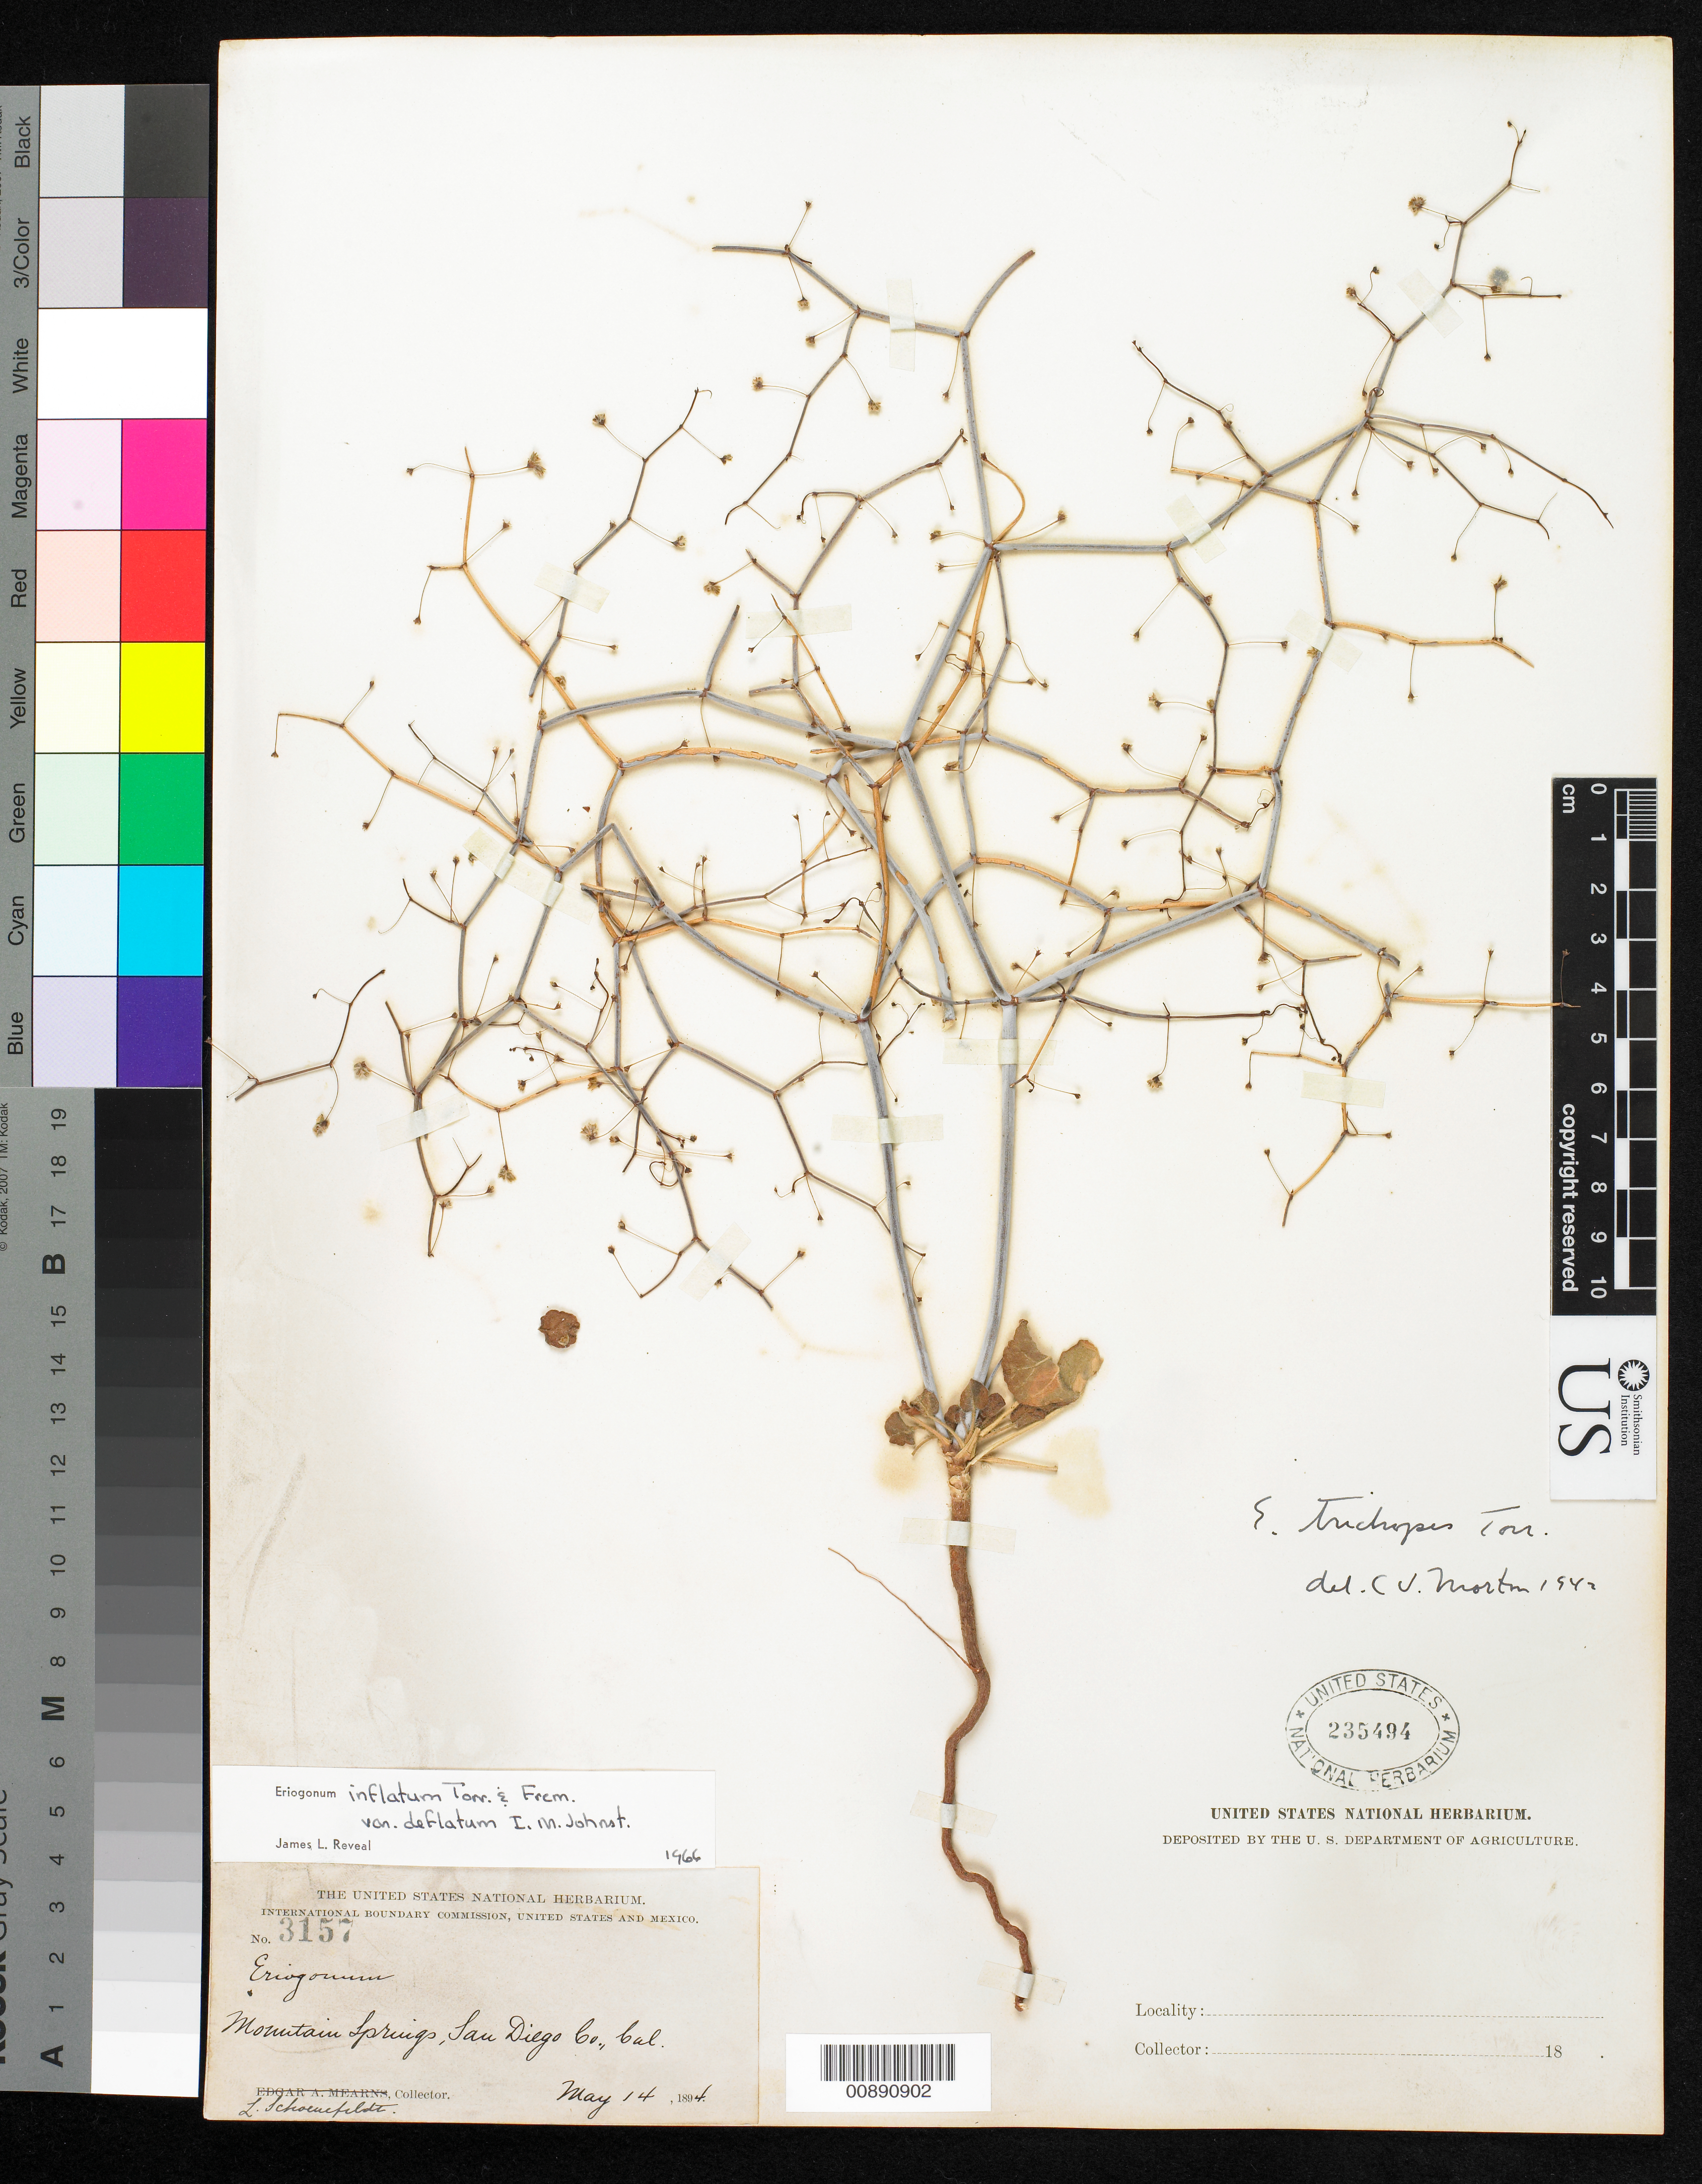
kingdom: Plantae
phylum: Tracheophyta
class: Magnoliopsida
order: Caryophyllales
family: Polygonaceae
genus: Eriogonum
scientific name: Eriogonum inflatum var. deflatum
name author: I.M. Johnst.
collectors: L. Schoenfeldt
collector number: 3157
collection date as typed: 14 May 1894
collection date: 1894-05-14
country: United States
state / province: California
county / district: San Diego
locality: Mountain Springs, San Diego County, California.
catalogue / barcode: US 235494